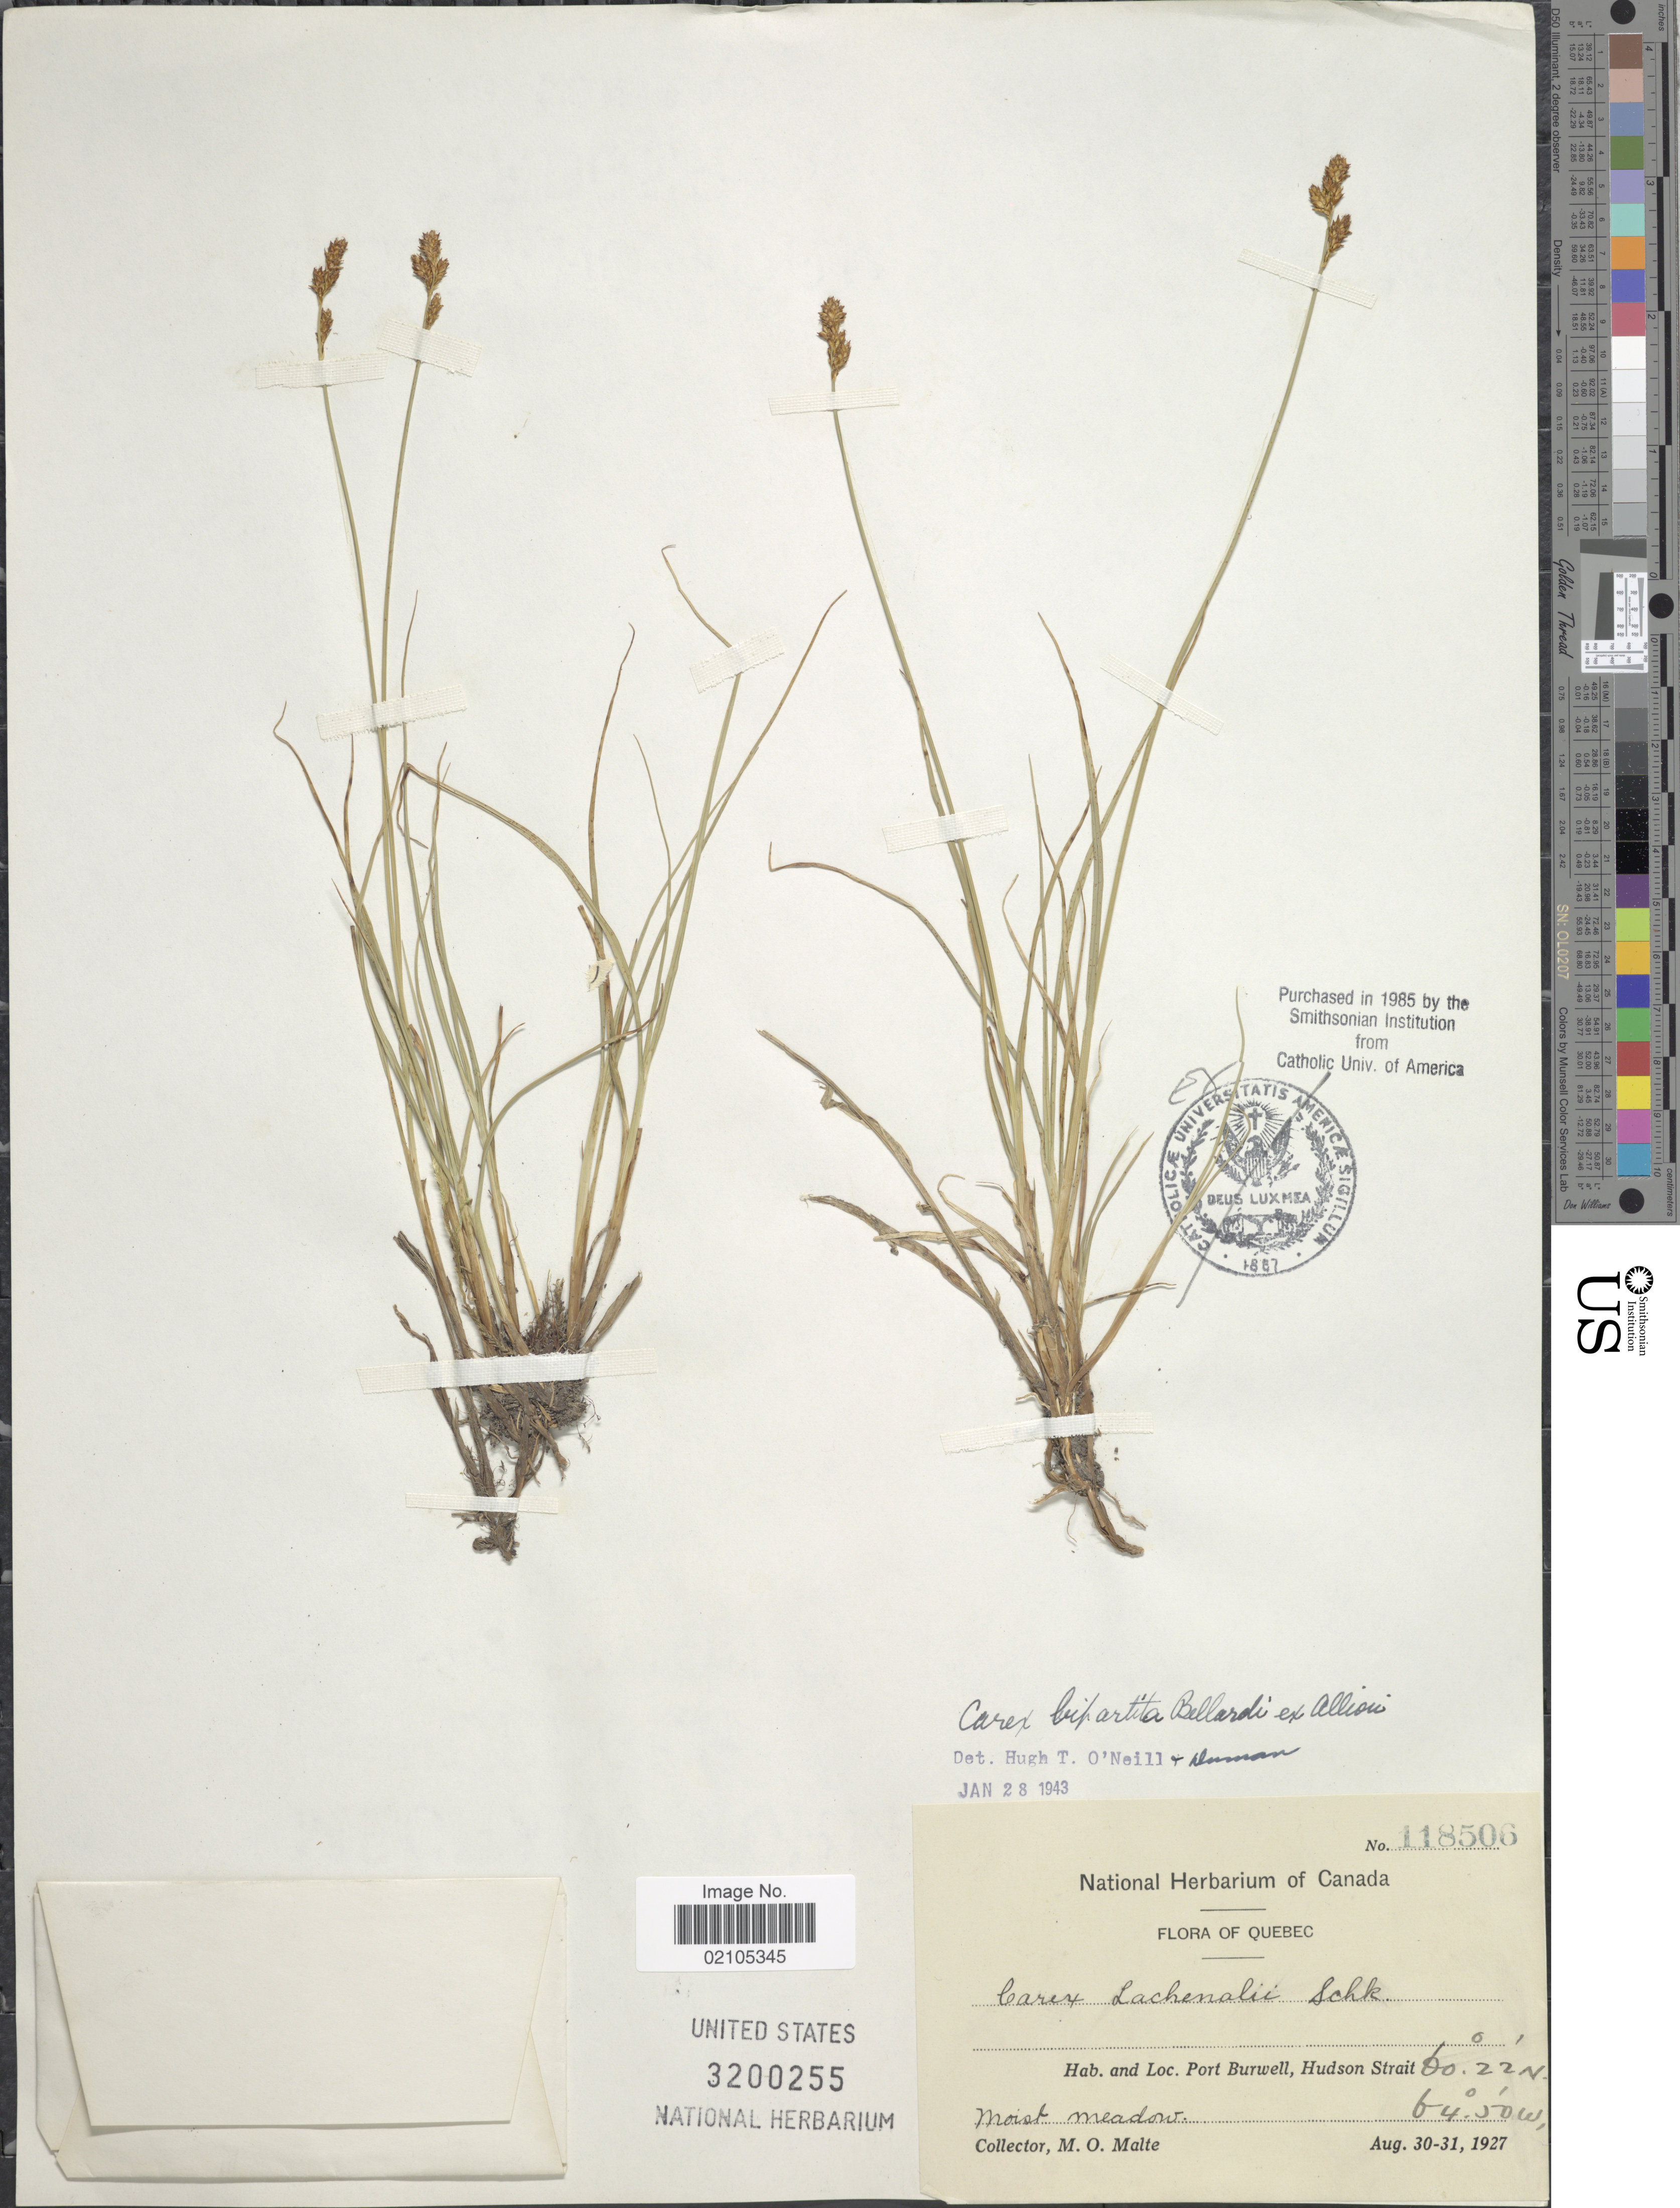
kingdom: Plantae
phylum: Tracheophyta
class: Liliopsida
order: Poales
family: Cyperaceae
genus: Carex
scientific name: Carex lachenalii subsp. lachenalii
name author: Schkuhr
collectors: M. O. Malte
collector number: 118506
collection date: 1927-08-30/1927-08-31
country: Canada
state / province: Quebec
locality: Port Burwell, Hudson Strait, Moist meadow.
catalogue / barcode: US 3200255